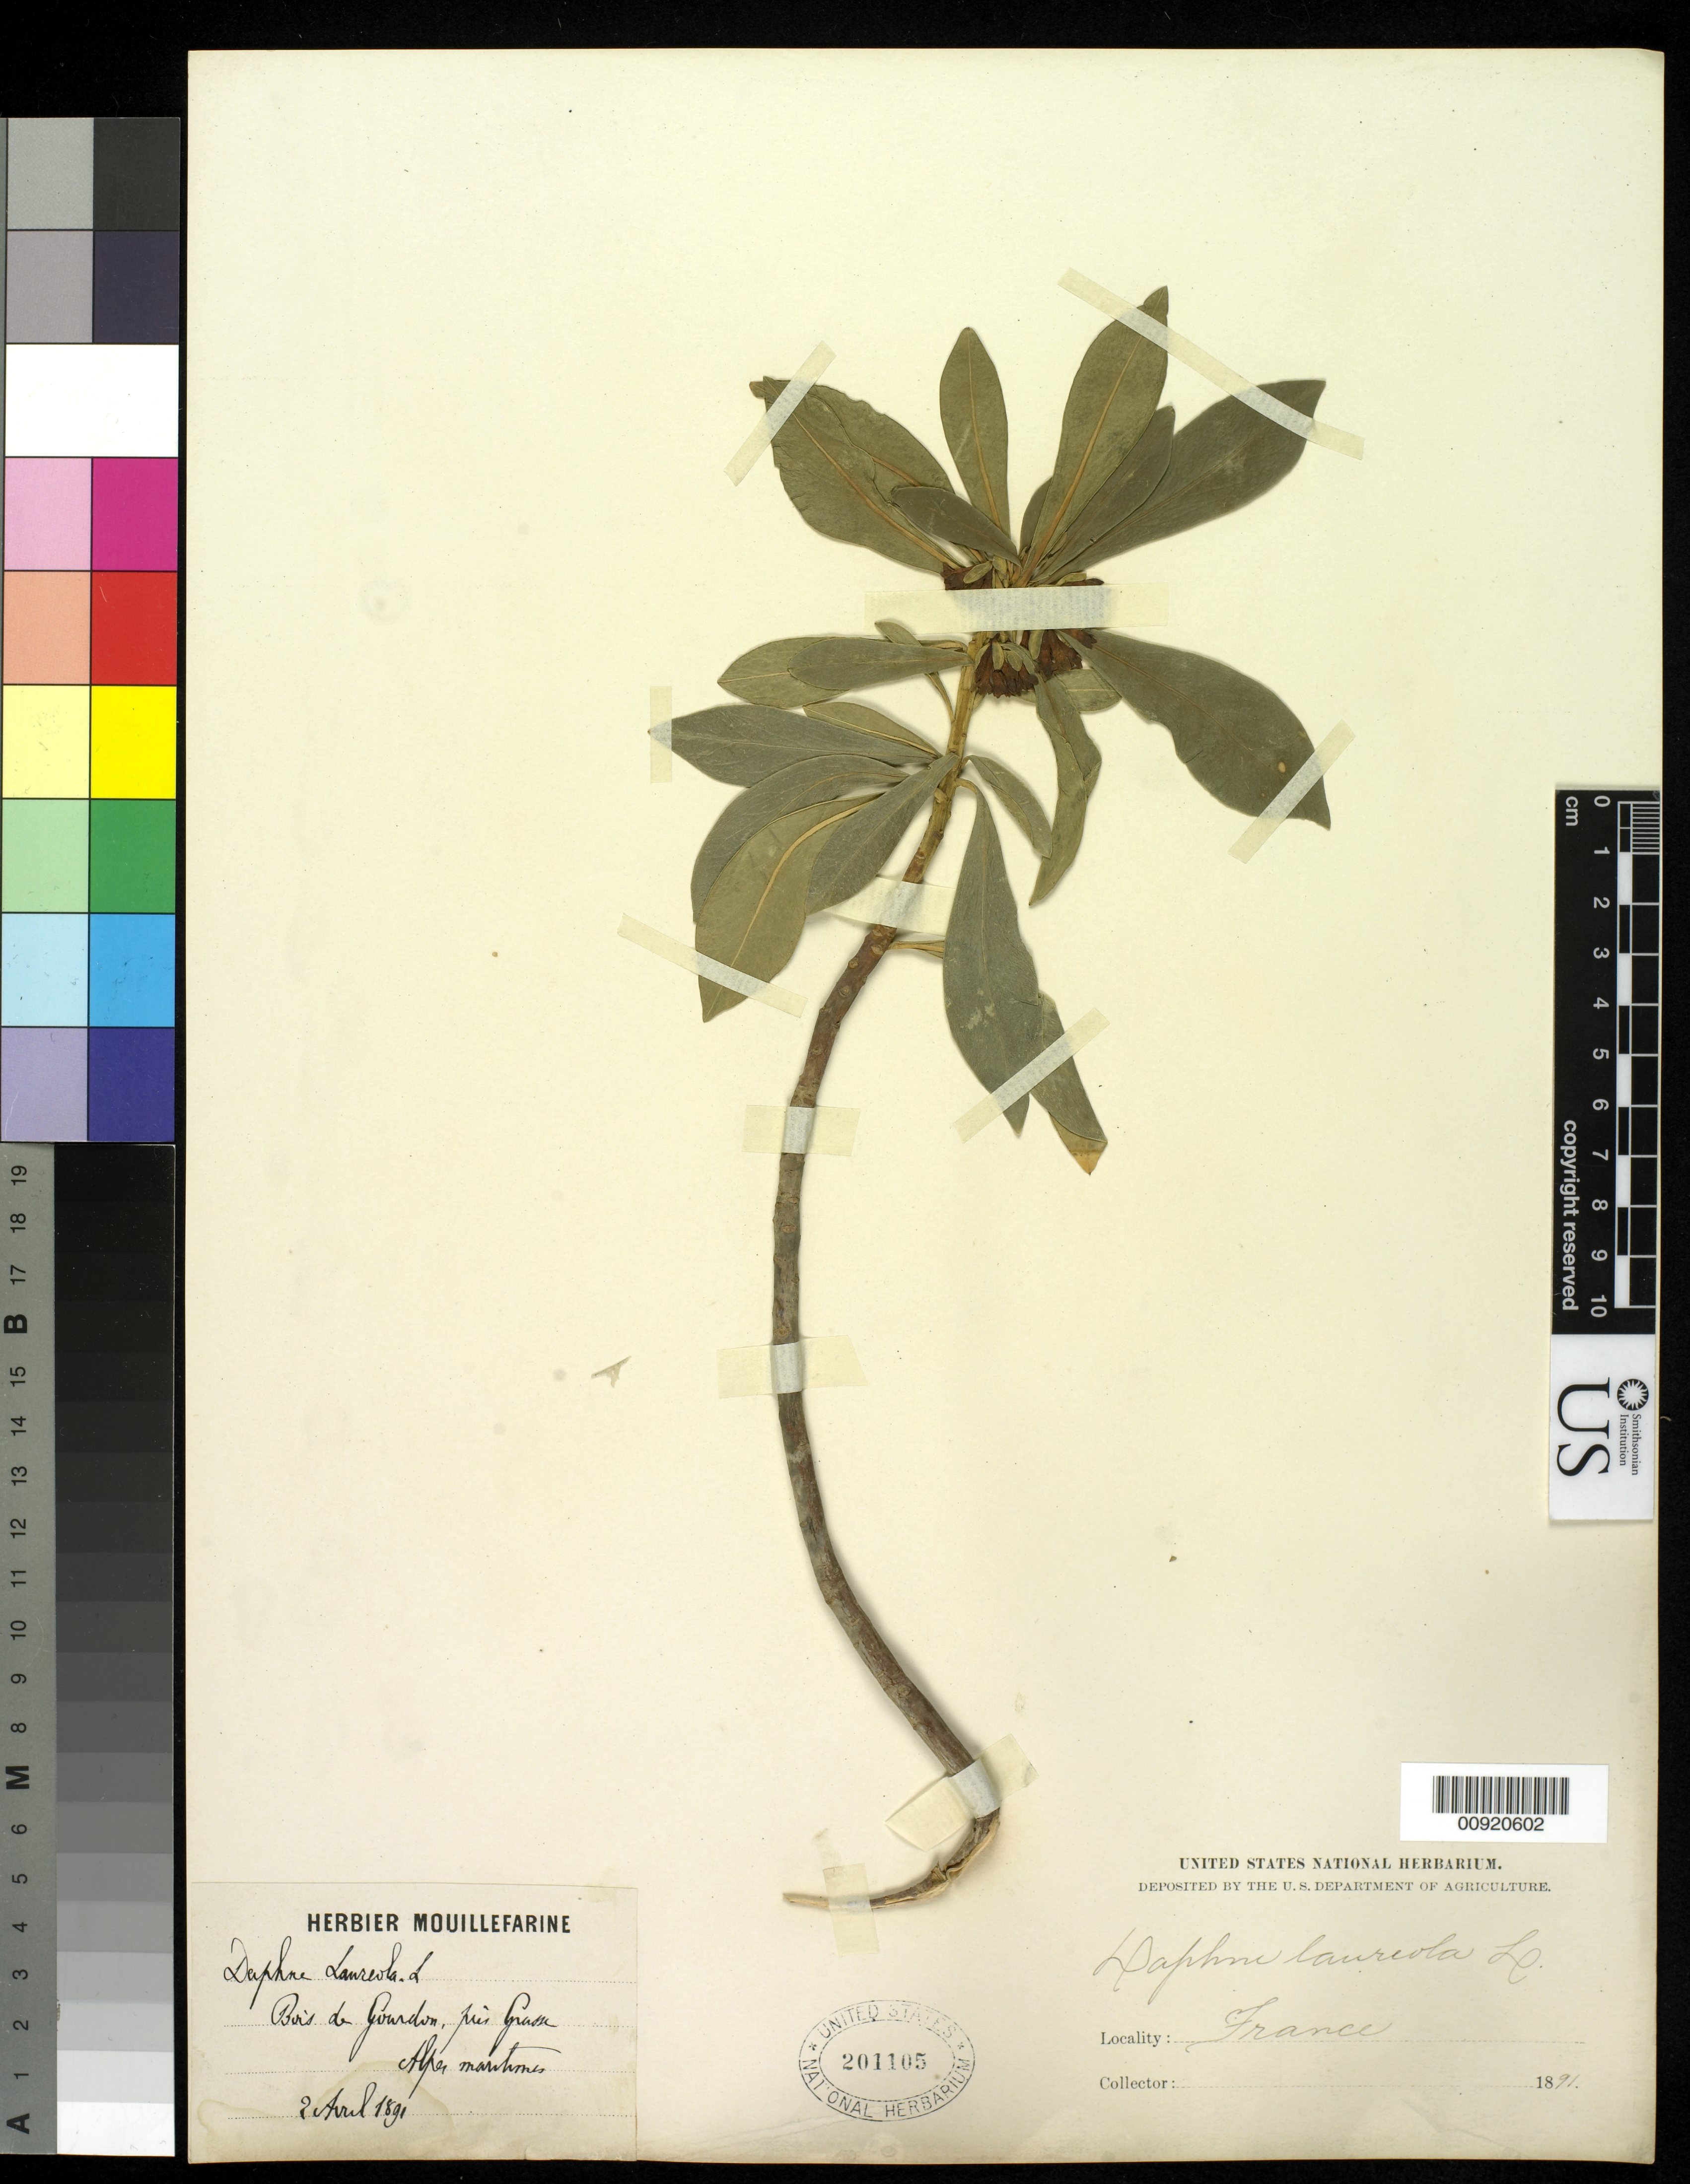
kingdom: Plantae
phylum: Tracheophyta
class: Magnoliopsida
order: Malvales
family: Thymelaeaceae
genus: Daphne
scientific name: Daphne laureola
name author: L.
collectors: ex herb. Mouillefarine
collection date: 1890-04-02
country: France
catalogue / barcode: US 201105